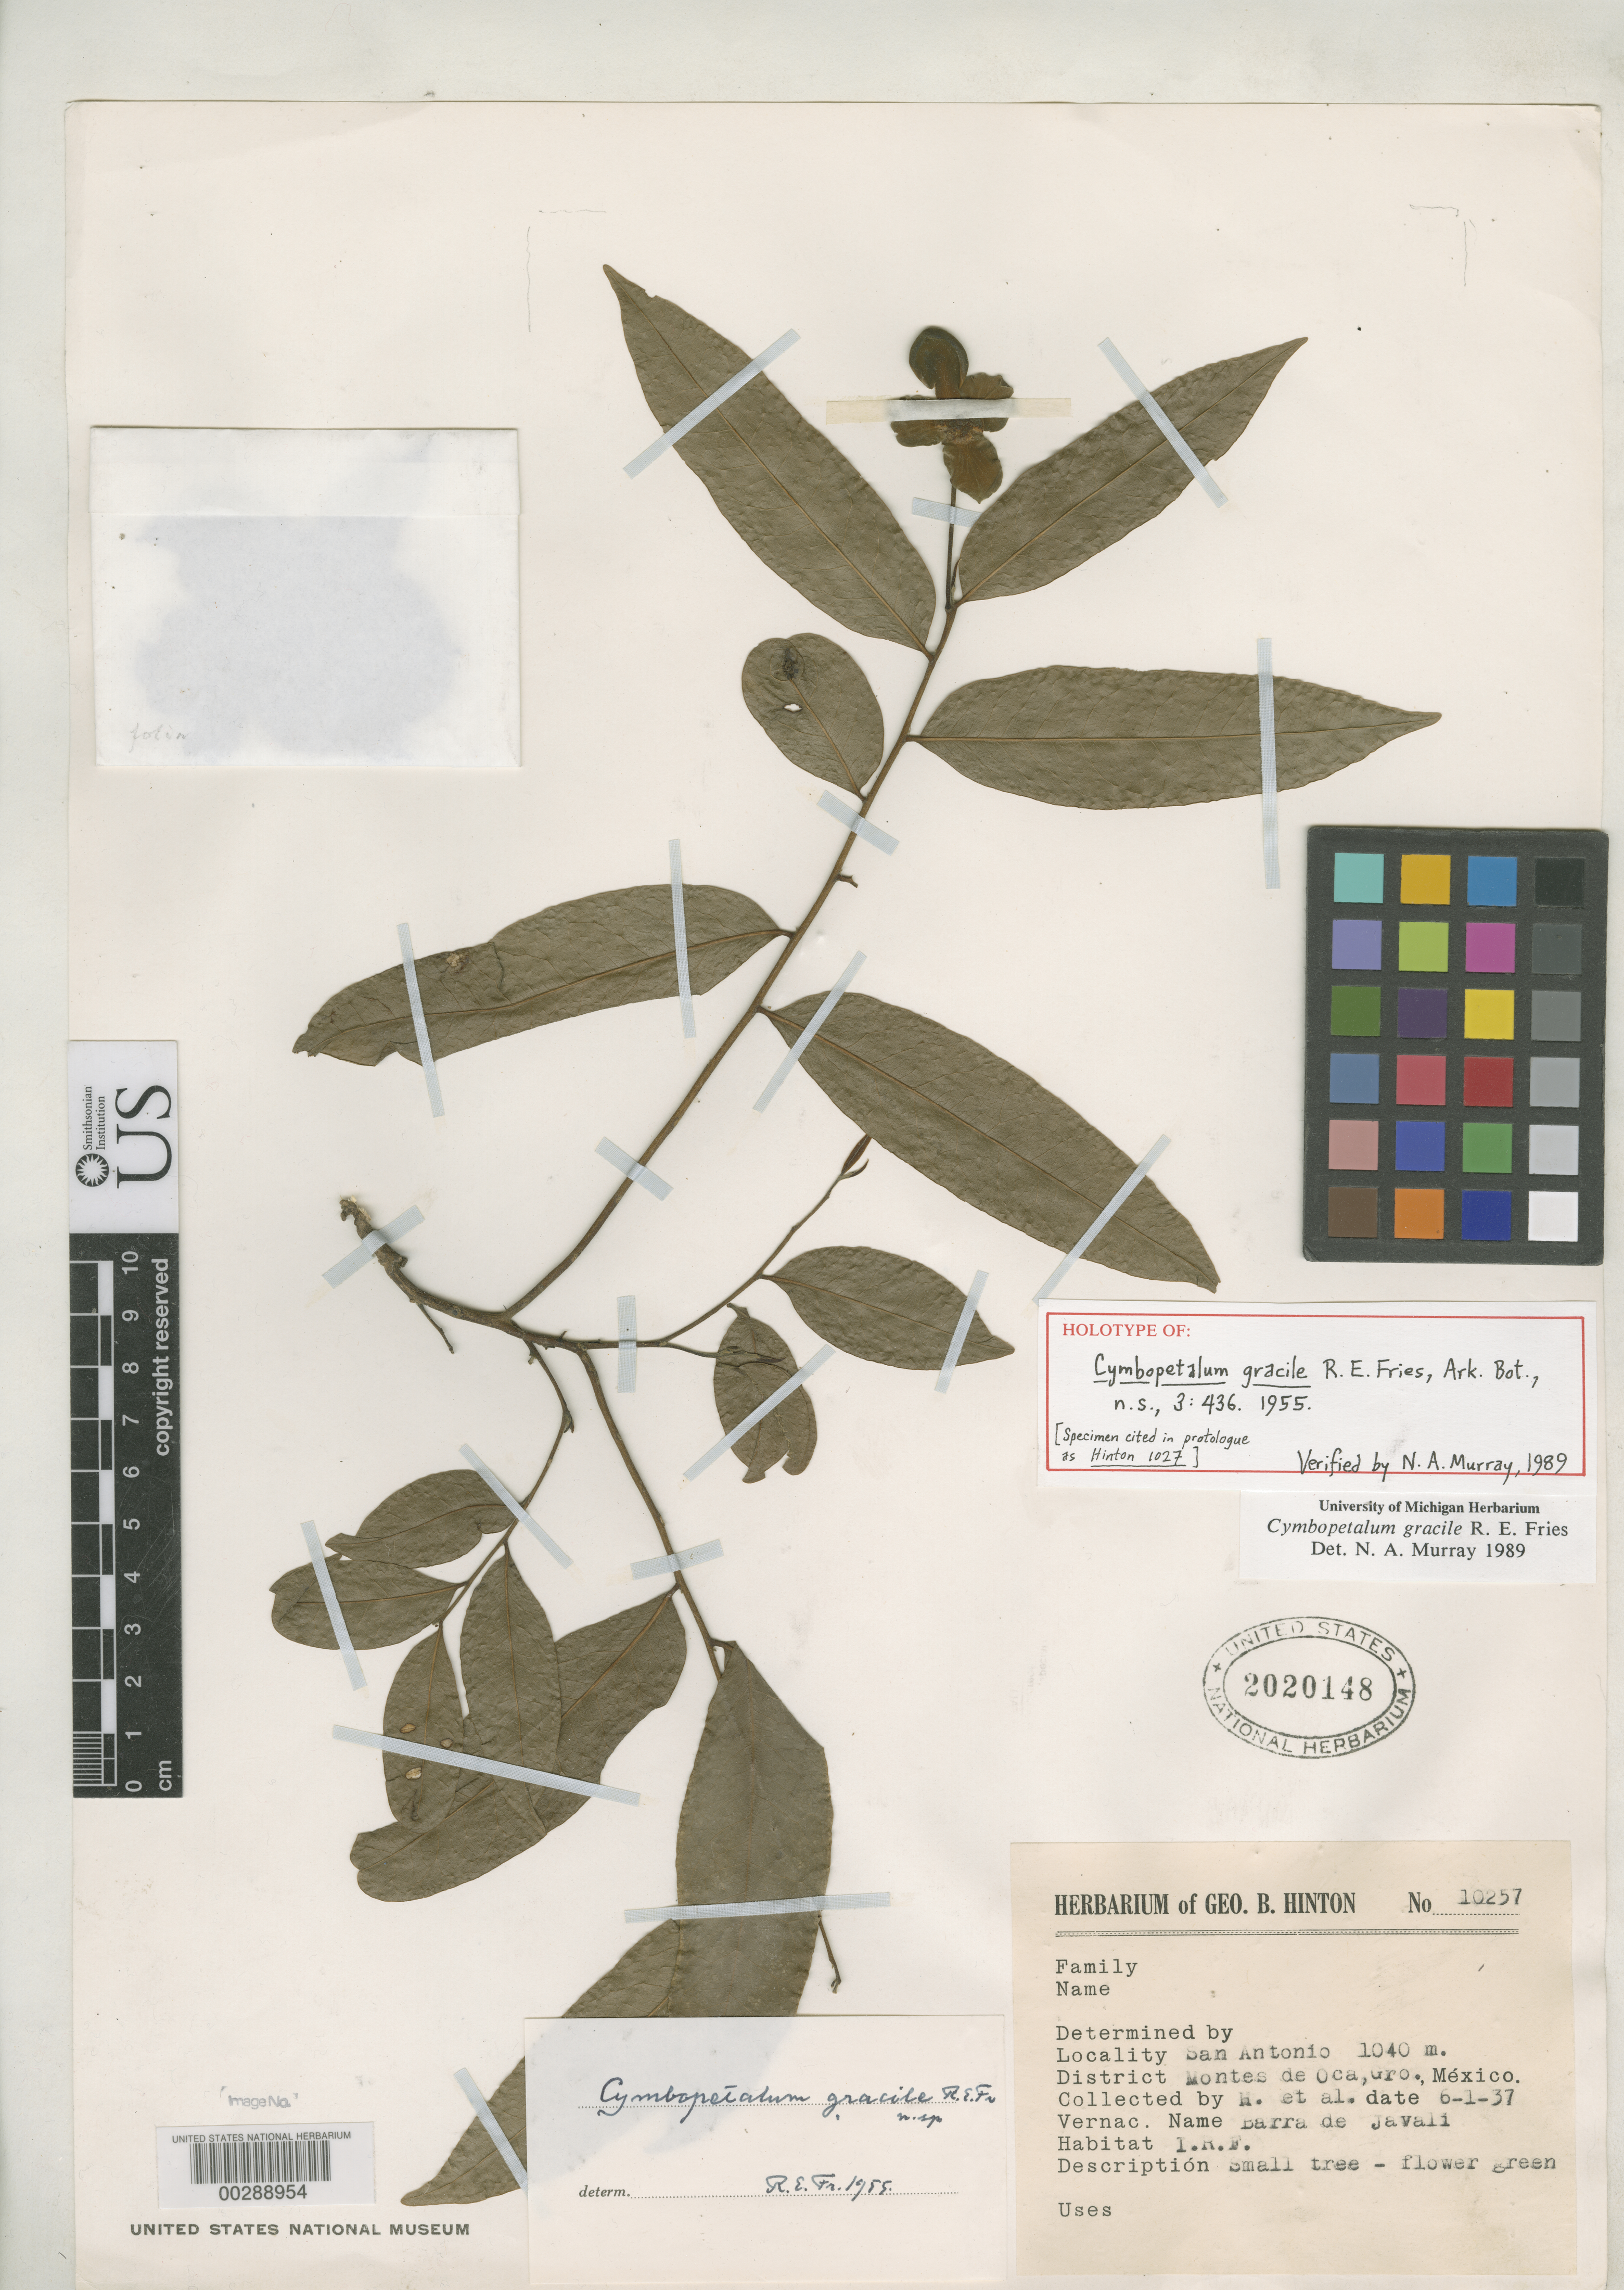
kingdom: Plantae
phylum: Tracheophyta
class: Magnoliopsida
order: Magnoliales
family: Annonaceae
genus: Cymbopetalum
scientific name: Cymbopetalum gracile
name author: R.E. Fr.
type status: Holotype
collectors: G. B. Hinton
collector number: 10257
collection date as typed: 06 Jan 1937 or 01 Jun 1937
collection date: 1937-01-06 or 1937-06-01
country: Mexico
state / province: Guerrero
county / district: Montes de Oca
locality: San Antonia.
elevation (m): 1040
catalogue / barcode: US 2020148